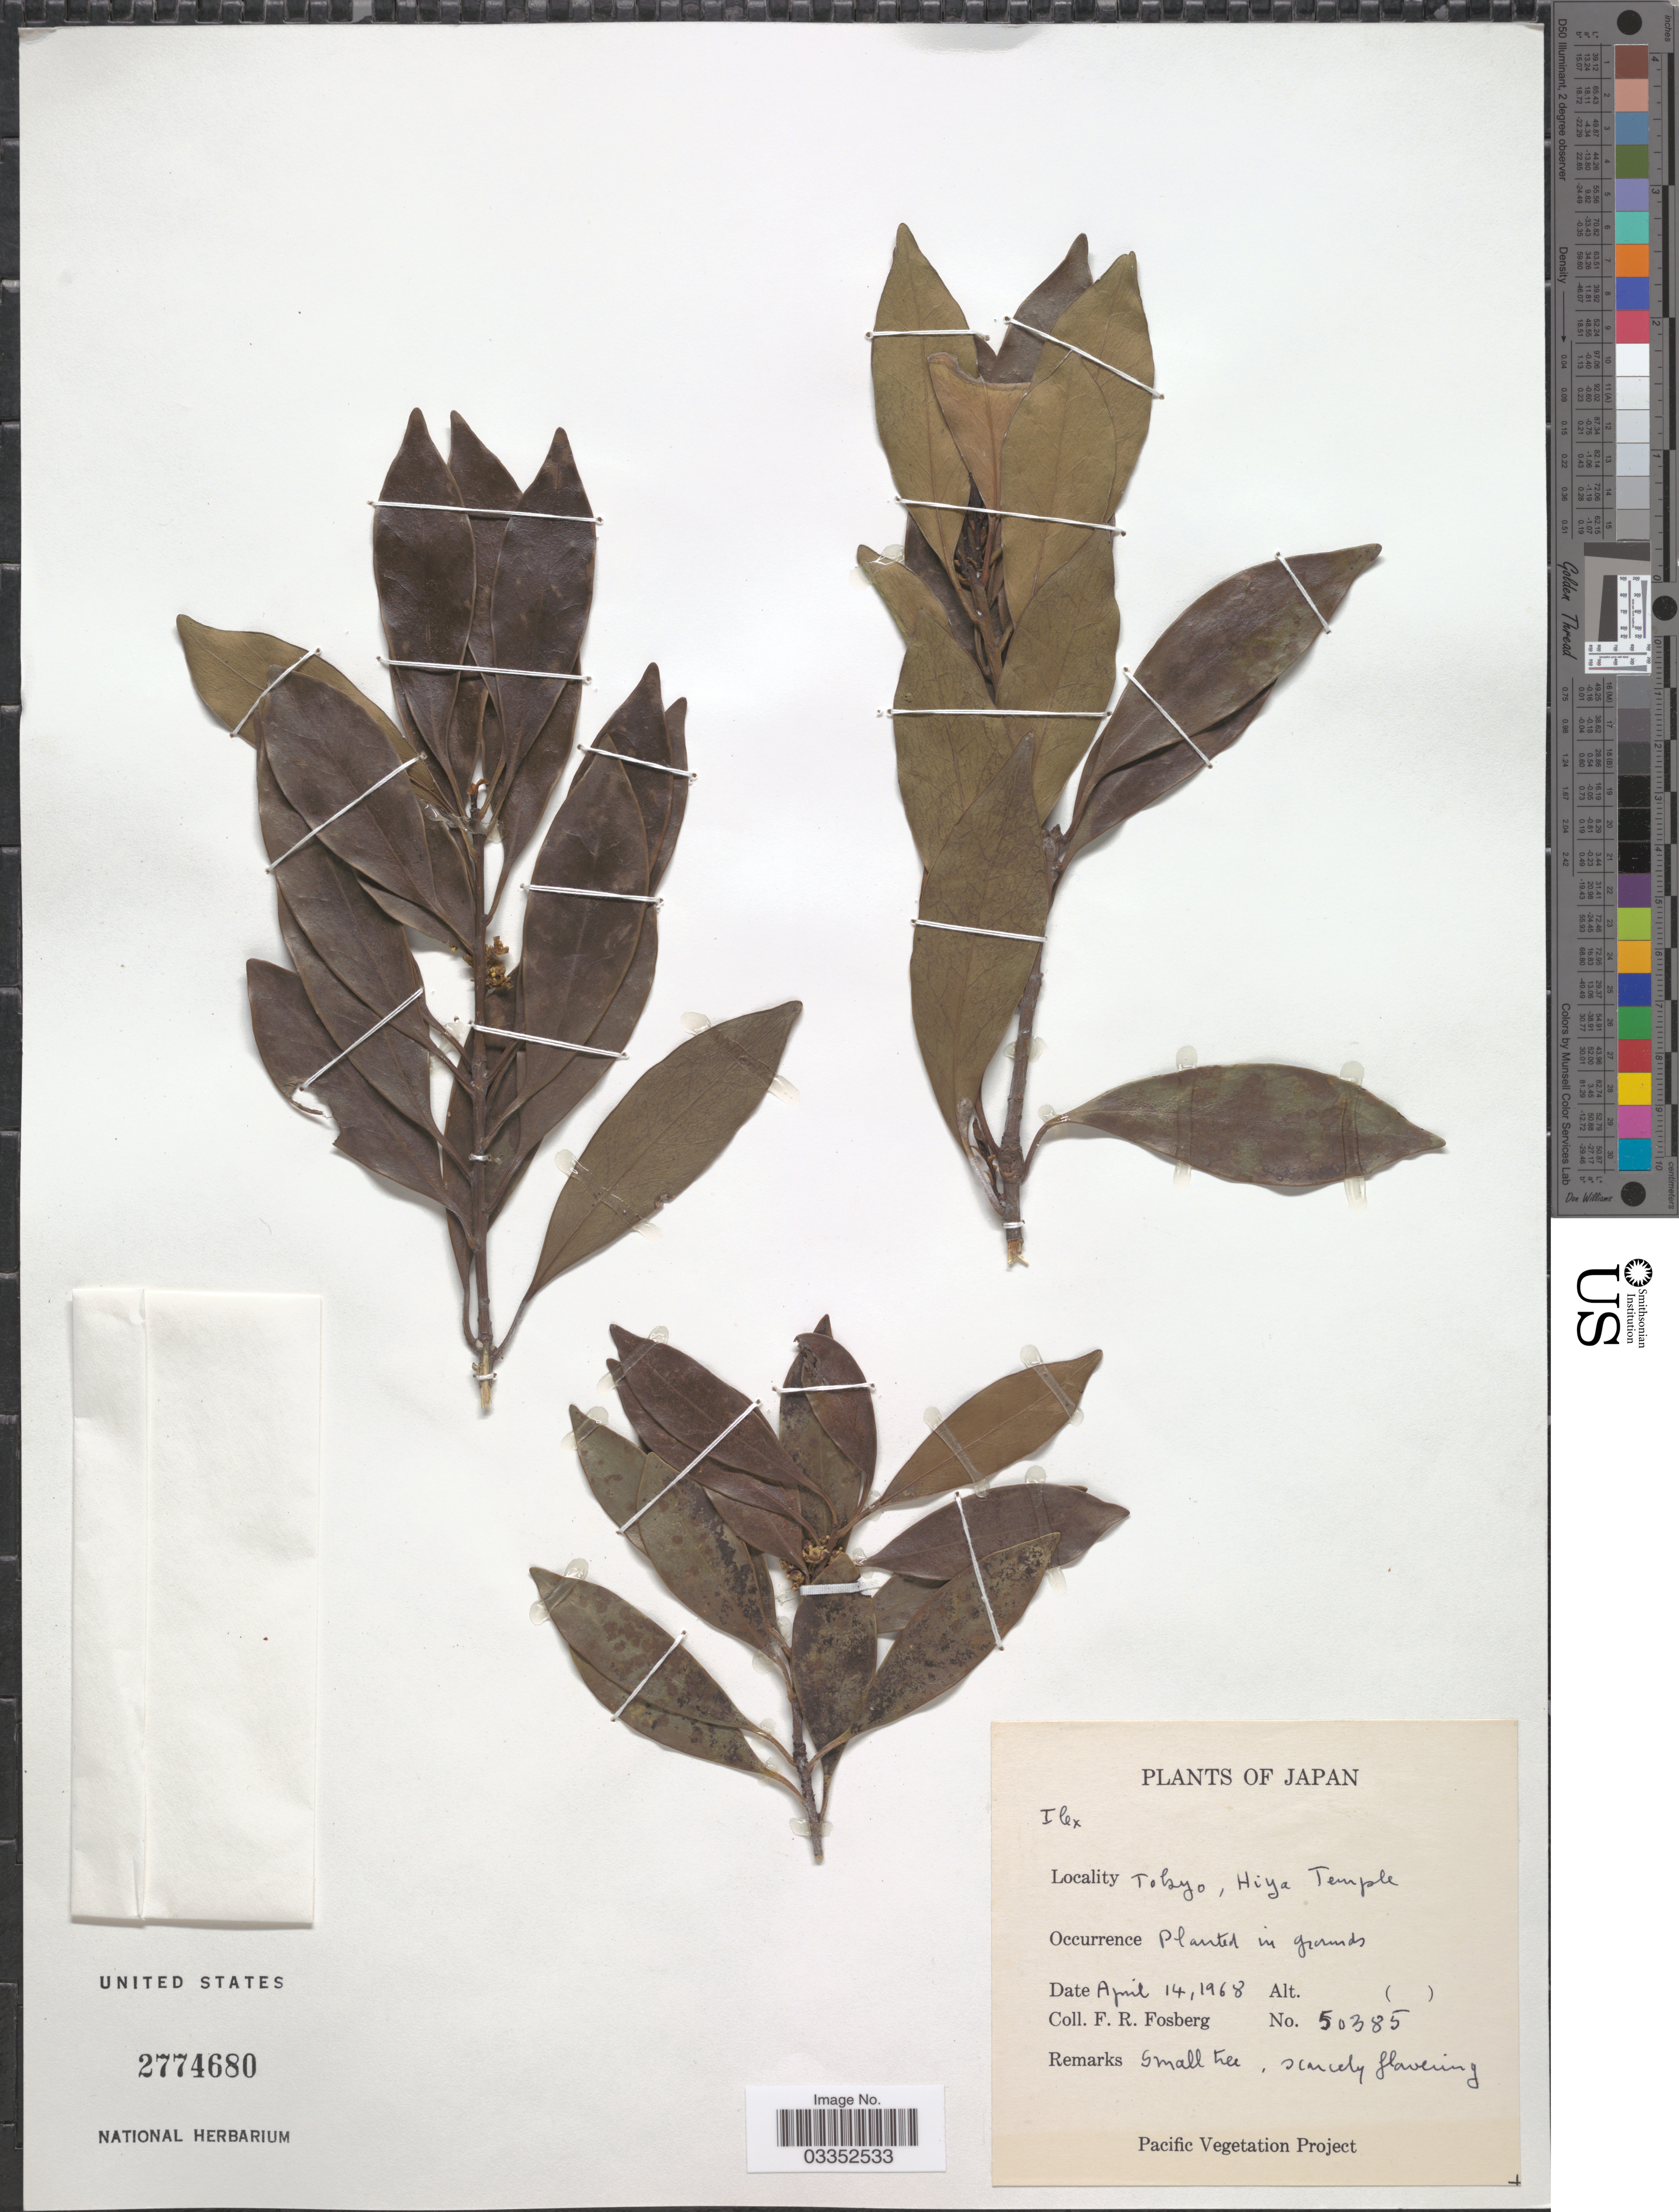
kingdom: Plantae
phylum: Tracheophyta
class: Magnoliopsida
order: Aquifoliales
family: Aquifoliaceae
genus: Ilex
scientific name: Ilex sp.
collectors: F. R. Fosberg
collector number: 50385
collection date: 1968-04-14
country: Japan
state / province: Tokyo, Federal City of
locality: Hiya Temple.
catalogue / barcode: US 2774680